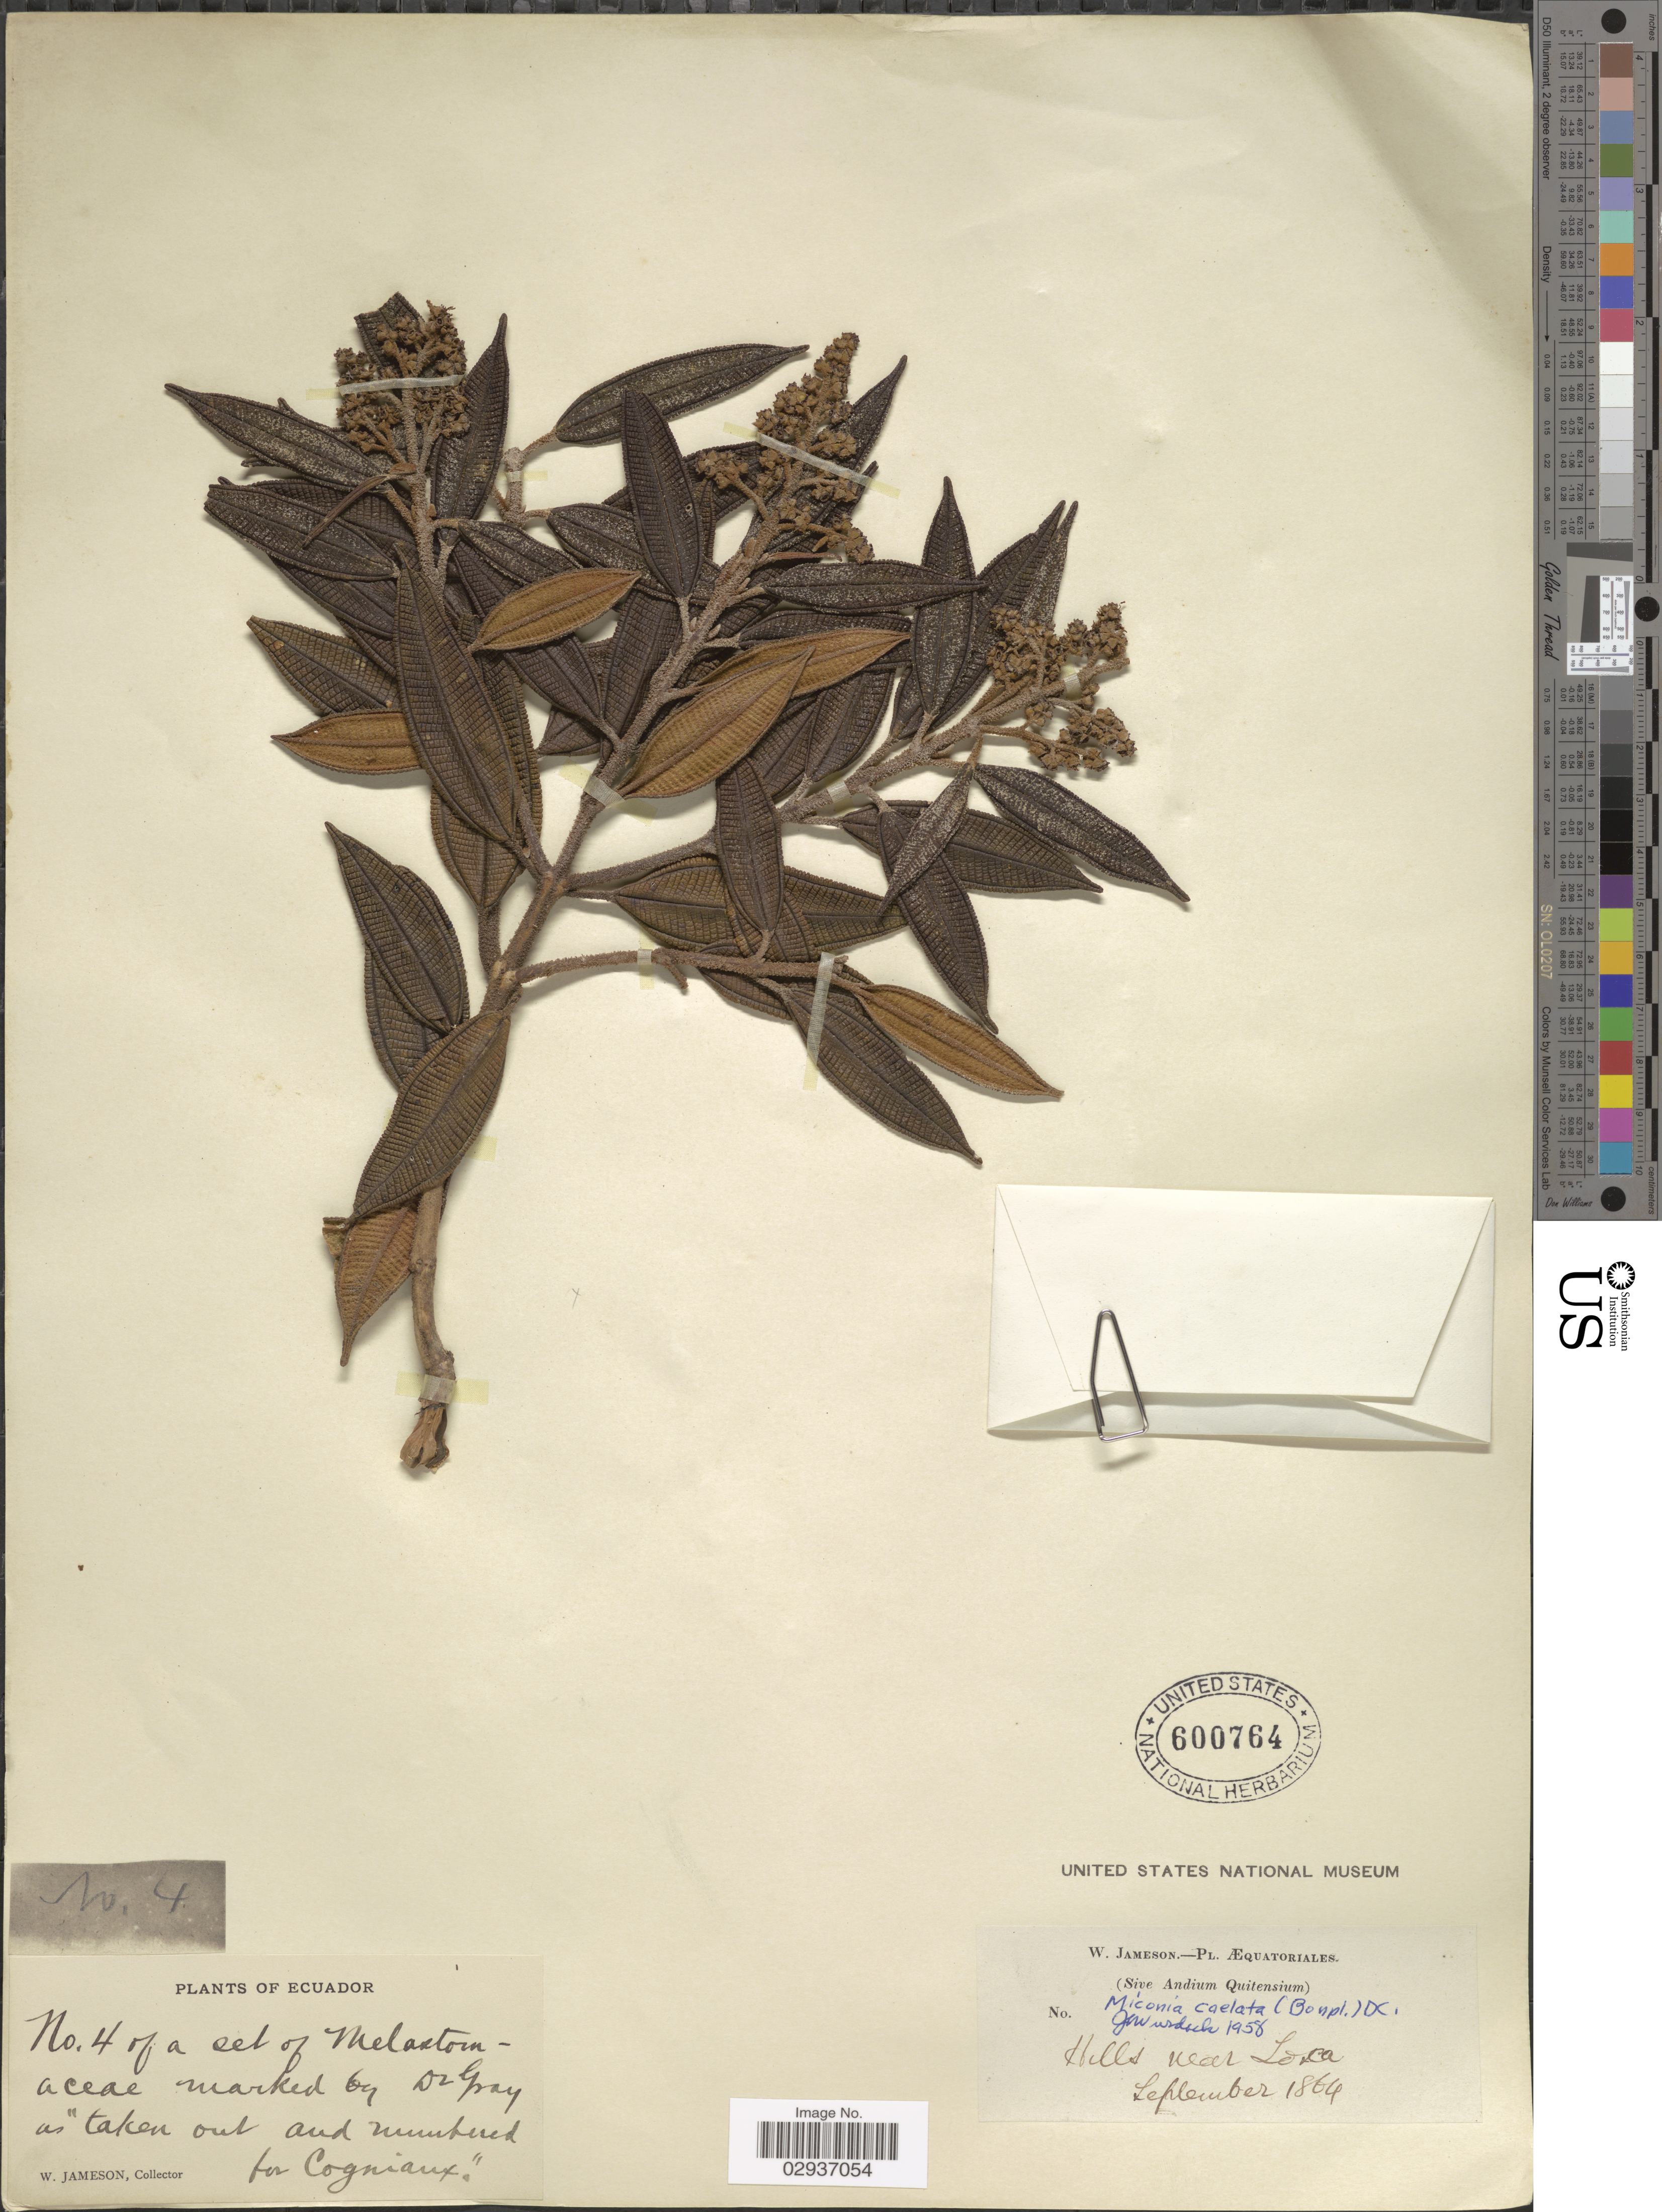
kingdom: Plantae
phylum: Tracheophyta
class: Magnoliopsida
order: Myrtales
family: Melastomataceae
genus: Miconia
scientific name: Miconia caelata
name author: (Bonpl.) DC.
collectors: W. Jameson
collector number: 4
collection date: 1864-09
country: Ecuador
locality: Hills near Losca.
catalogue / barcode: US 600764